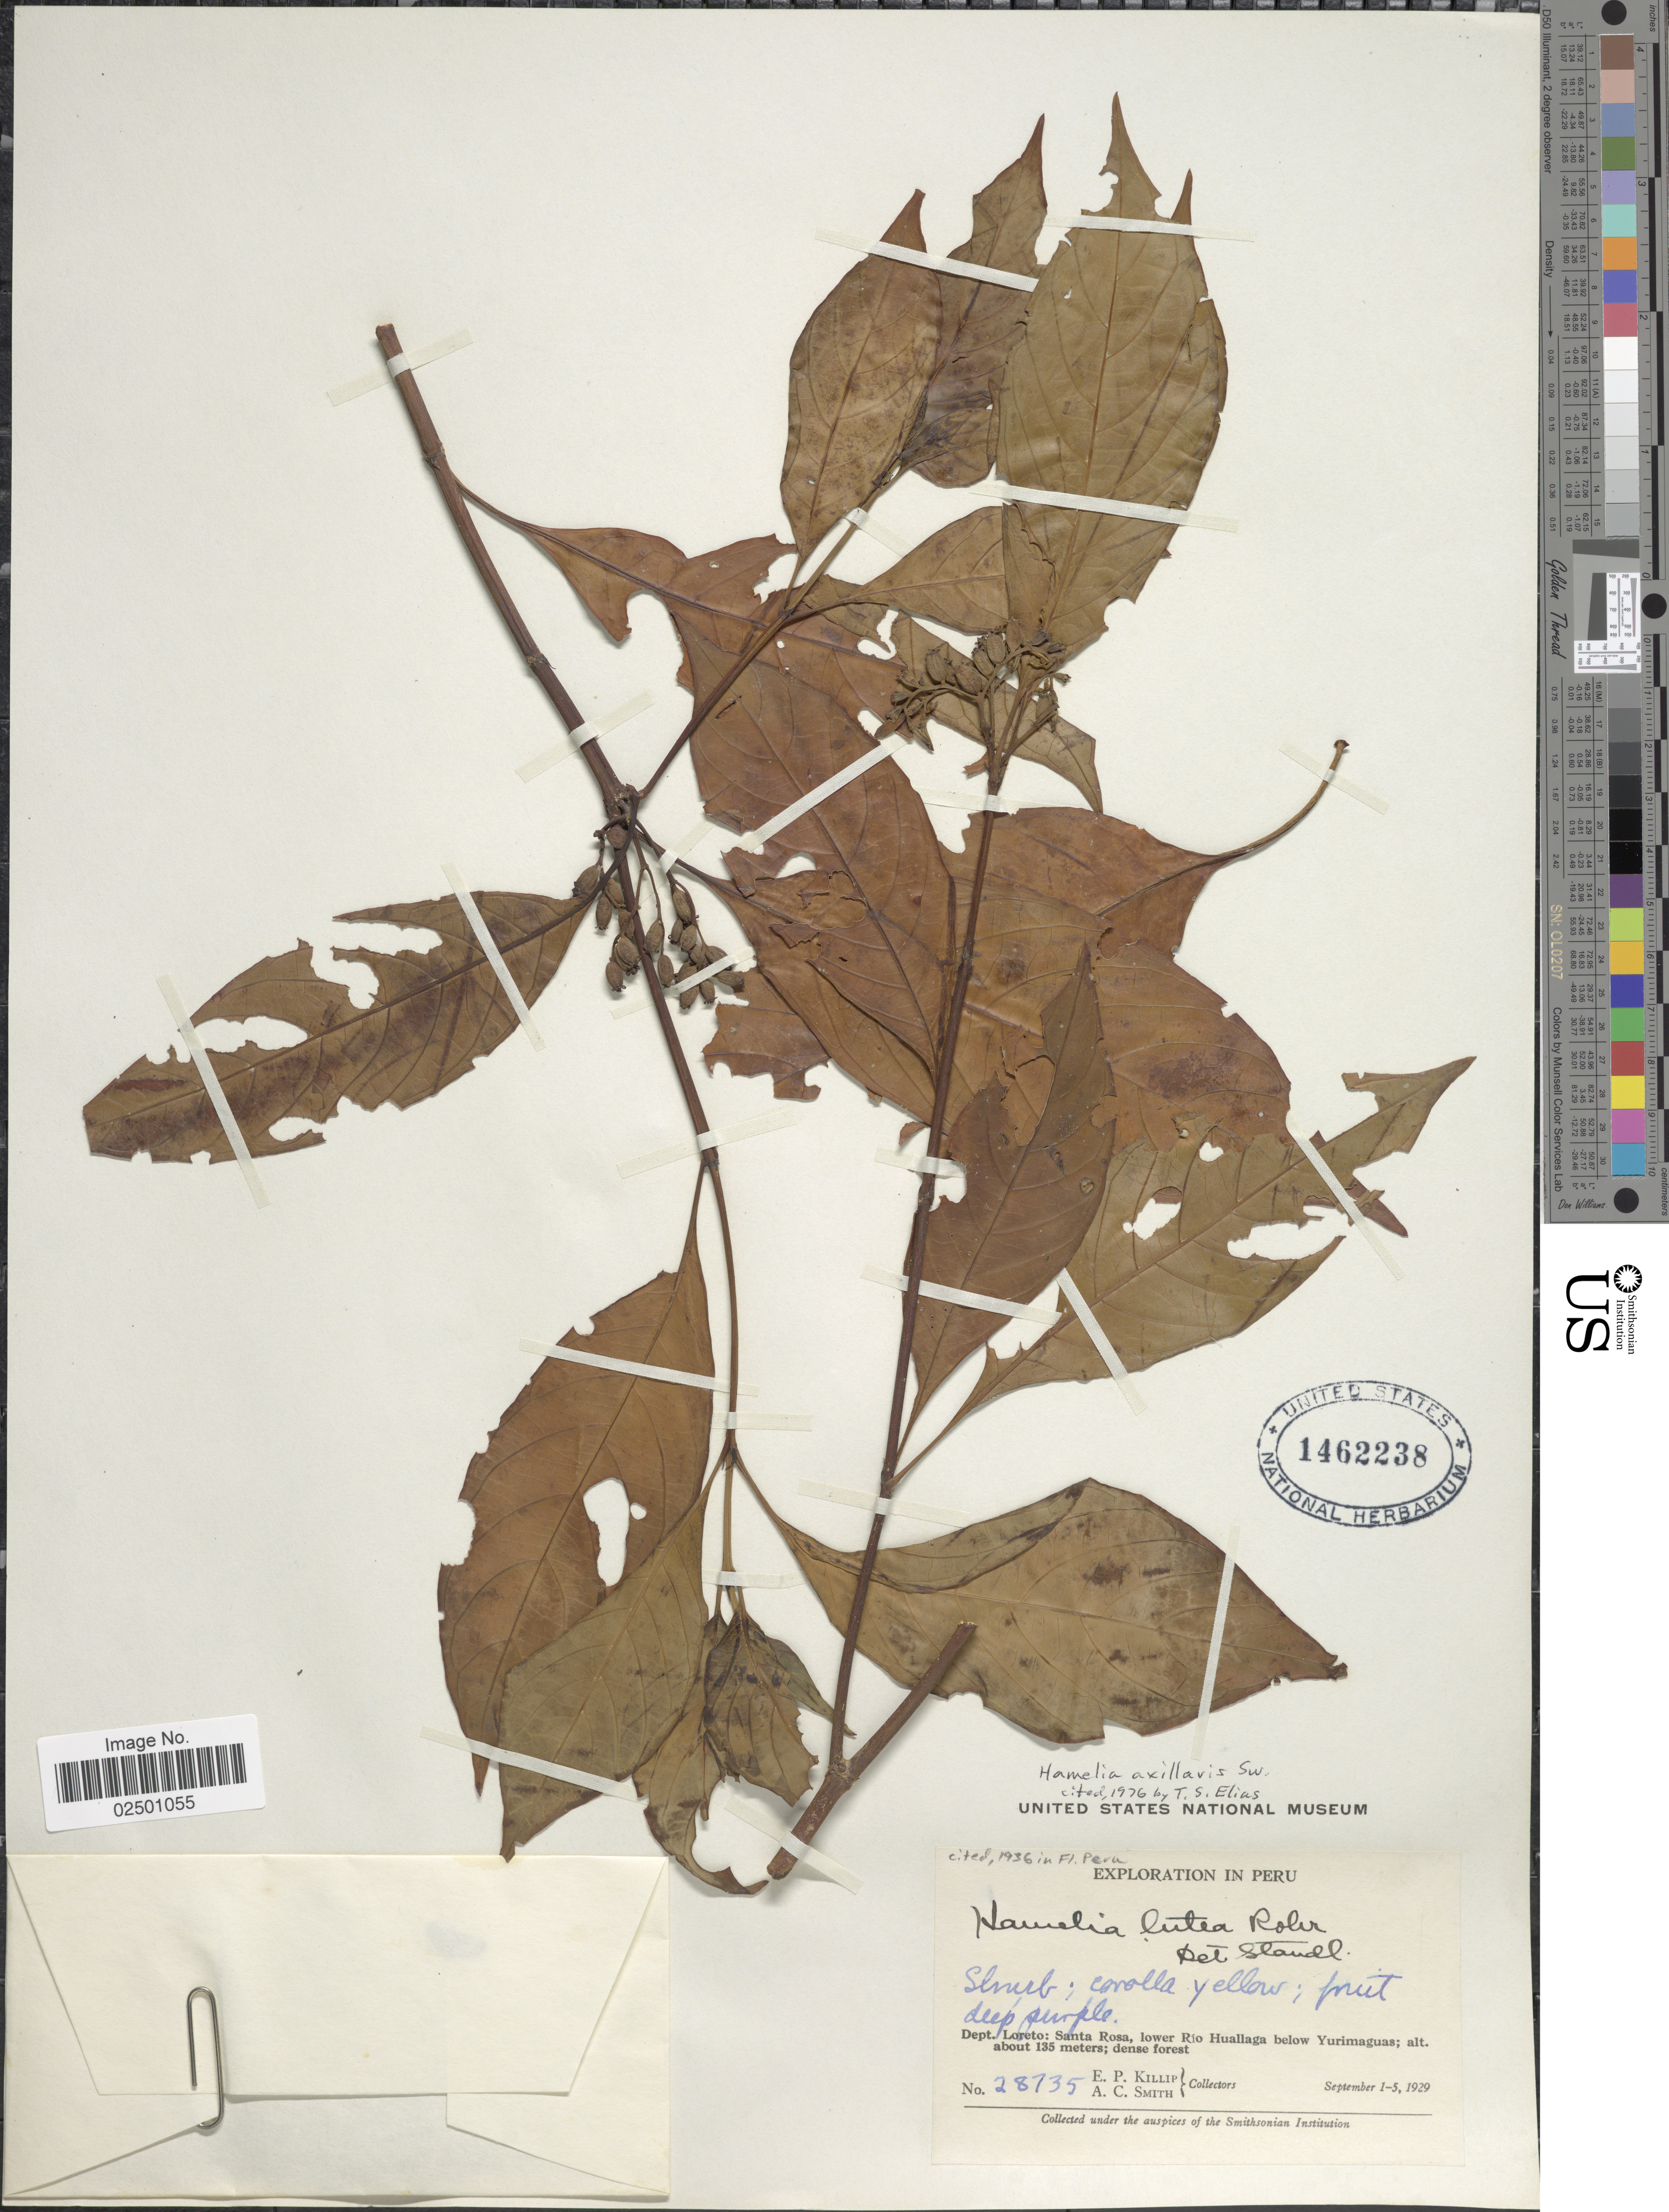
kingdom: Plantae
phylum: Tracheophyta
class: Magnoliopsida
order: Gentianales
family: Rubiaceae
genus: Hamelia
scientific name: Hamelia axillaris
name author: Sw.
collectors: E. P. Killip & A. C. Smith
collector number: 28735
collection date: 1929-09-01/1929-09-05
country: Peru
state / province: Loreto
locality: Dept. Loreto: Santa Rosa, lower Rio Huallaga below Yurimaguas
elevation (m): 135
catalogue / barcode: US 1462238